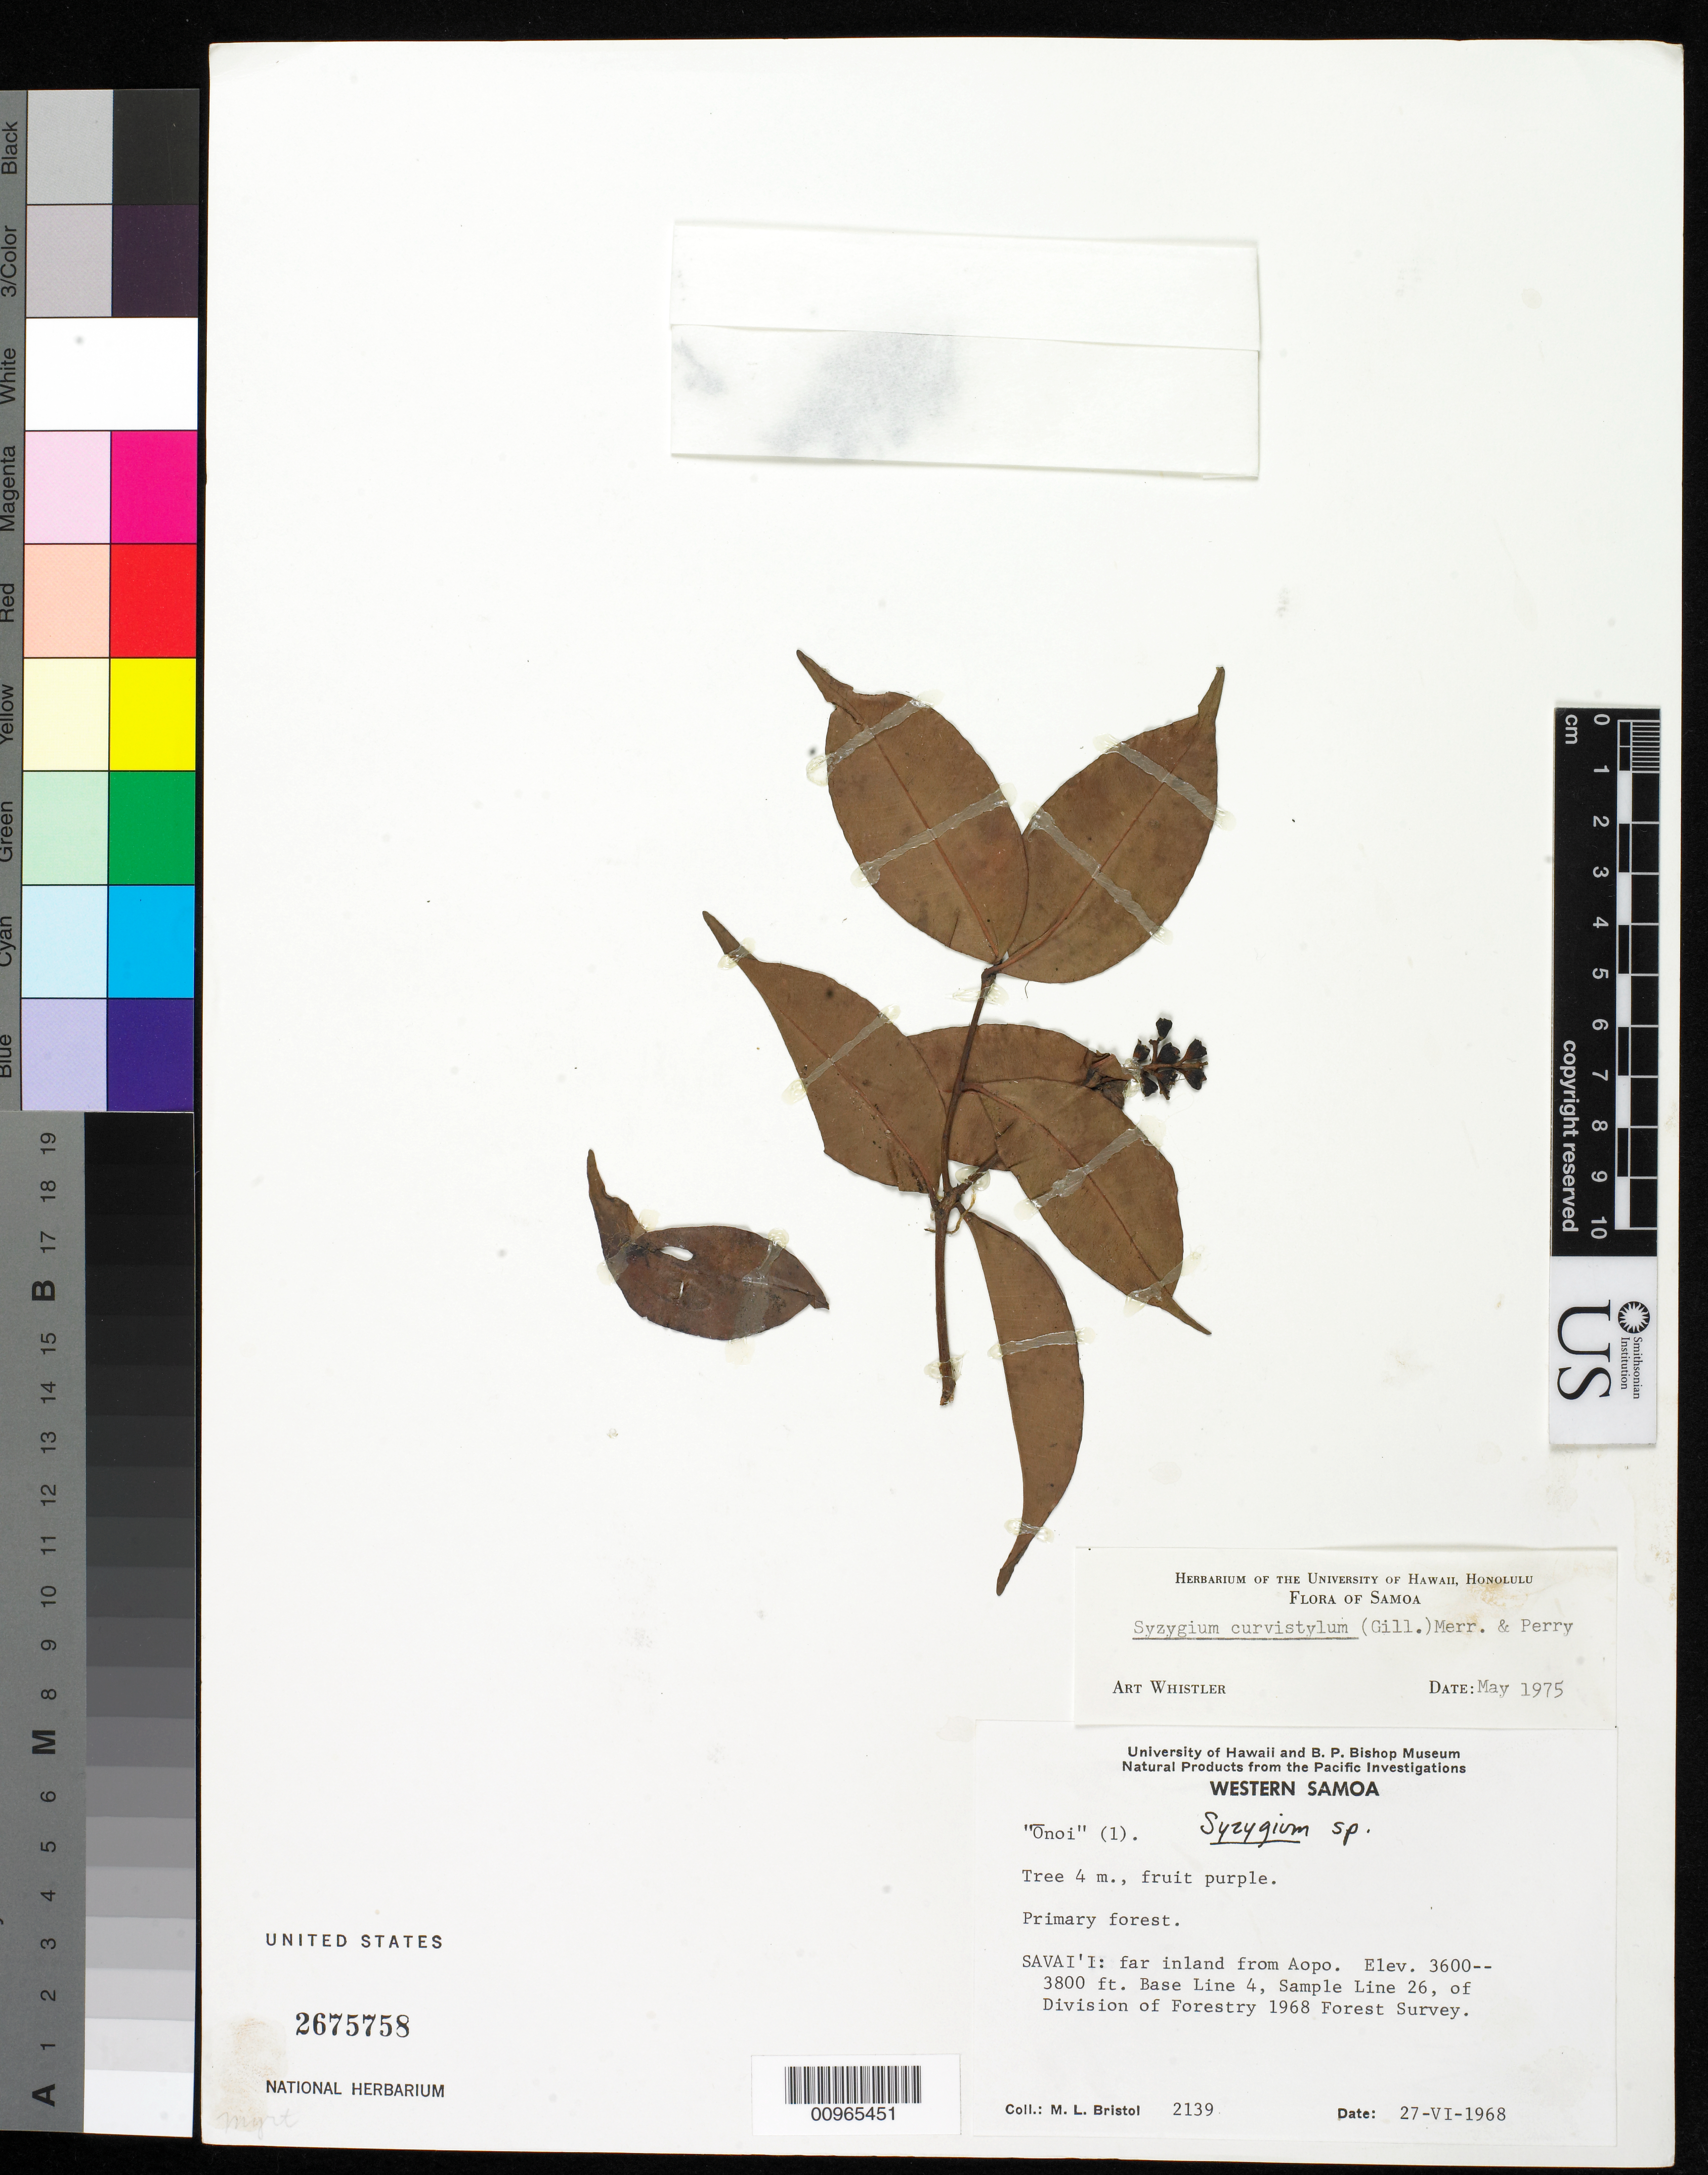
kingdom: Plantae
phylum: Tracheophyta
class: Magnoliopsida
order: Myrtales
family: Myrtaceae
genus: Syzygium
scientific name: Syzygium sp.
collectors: M. L. Bristol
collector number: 2139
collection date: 1968-06-27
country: Samoa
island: Savai'i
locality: Far inland from Aopo. Base Line 4, Sample Line 26, of division of Forestry 1968 Forest Survey, Savai'i, Western Samoa.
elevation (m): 1097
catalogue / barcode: US 2675758